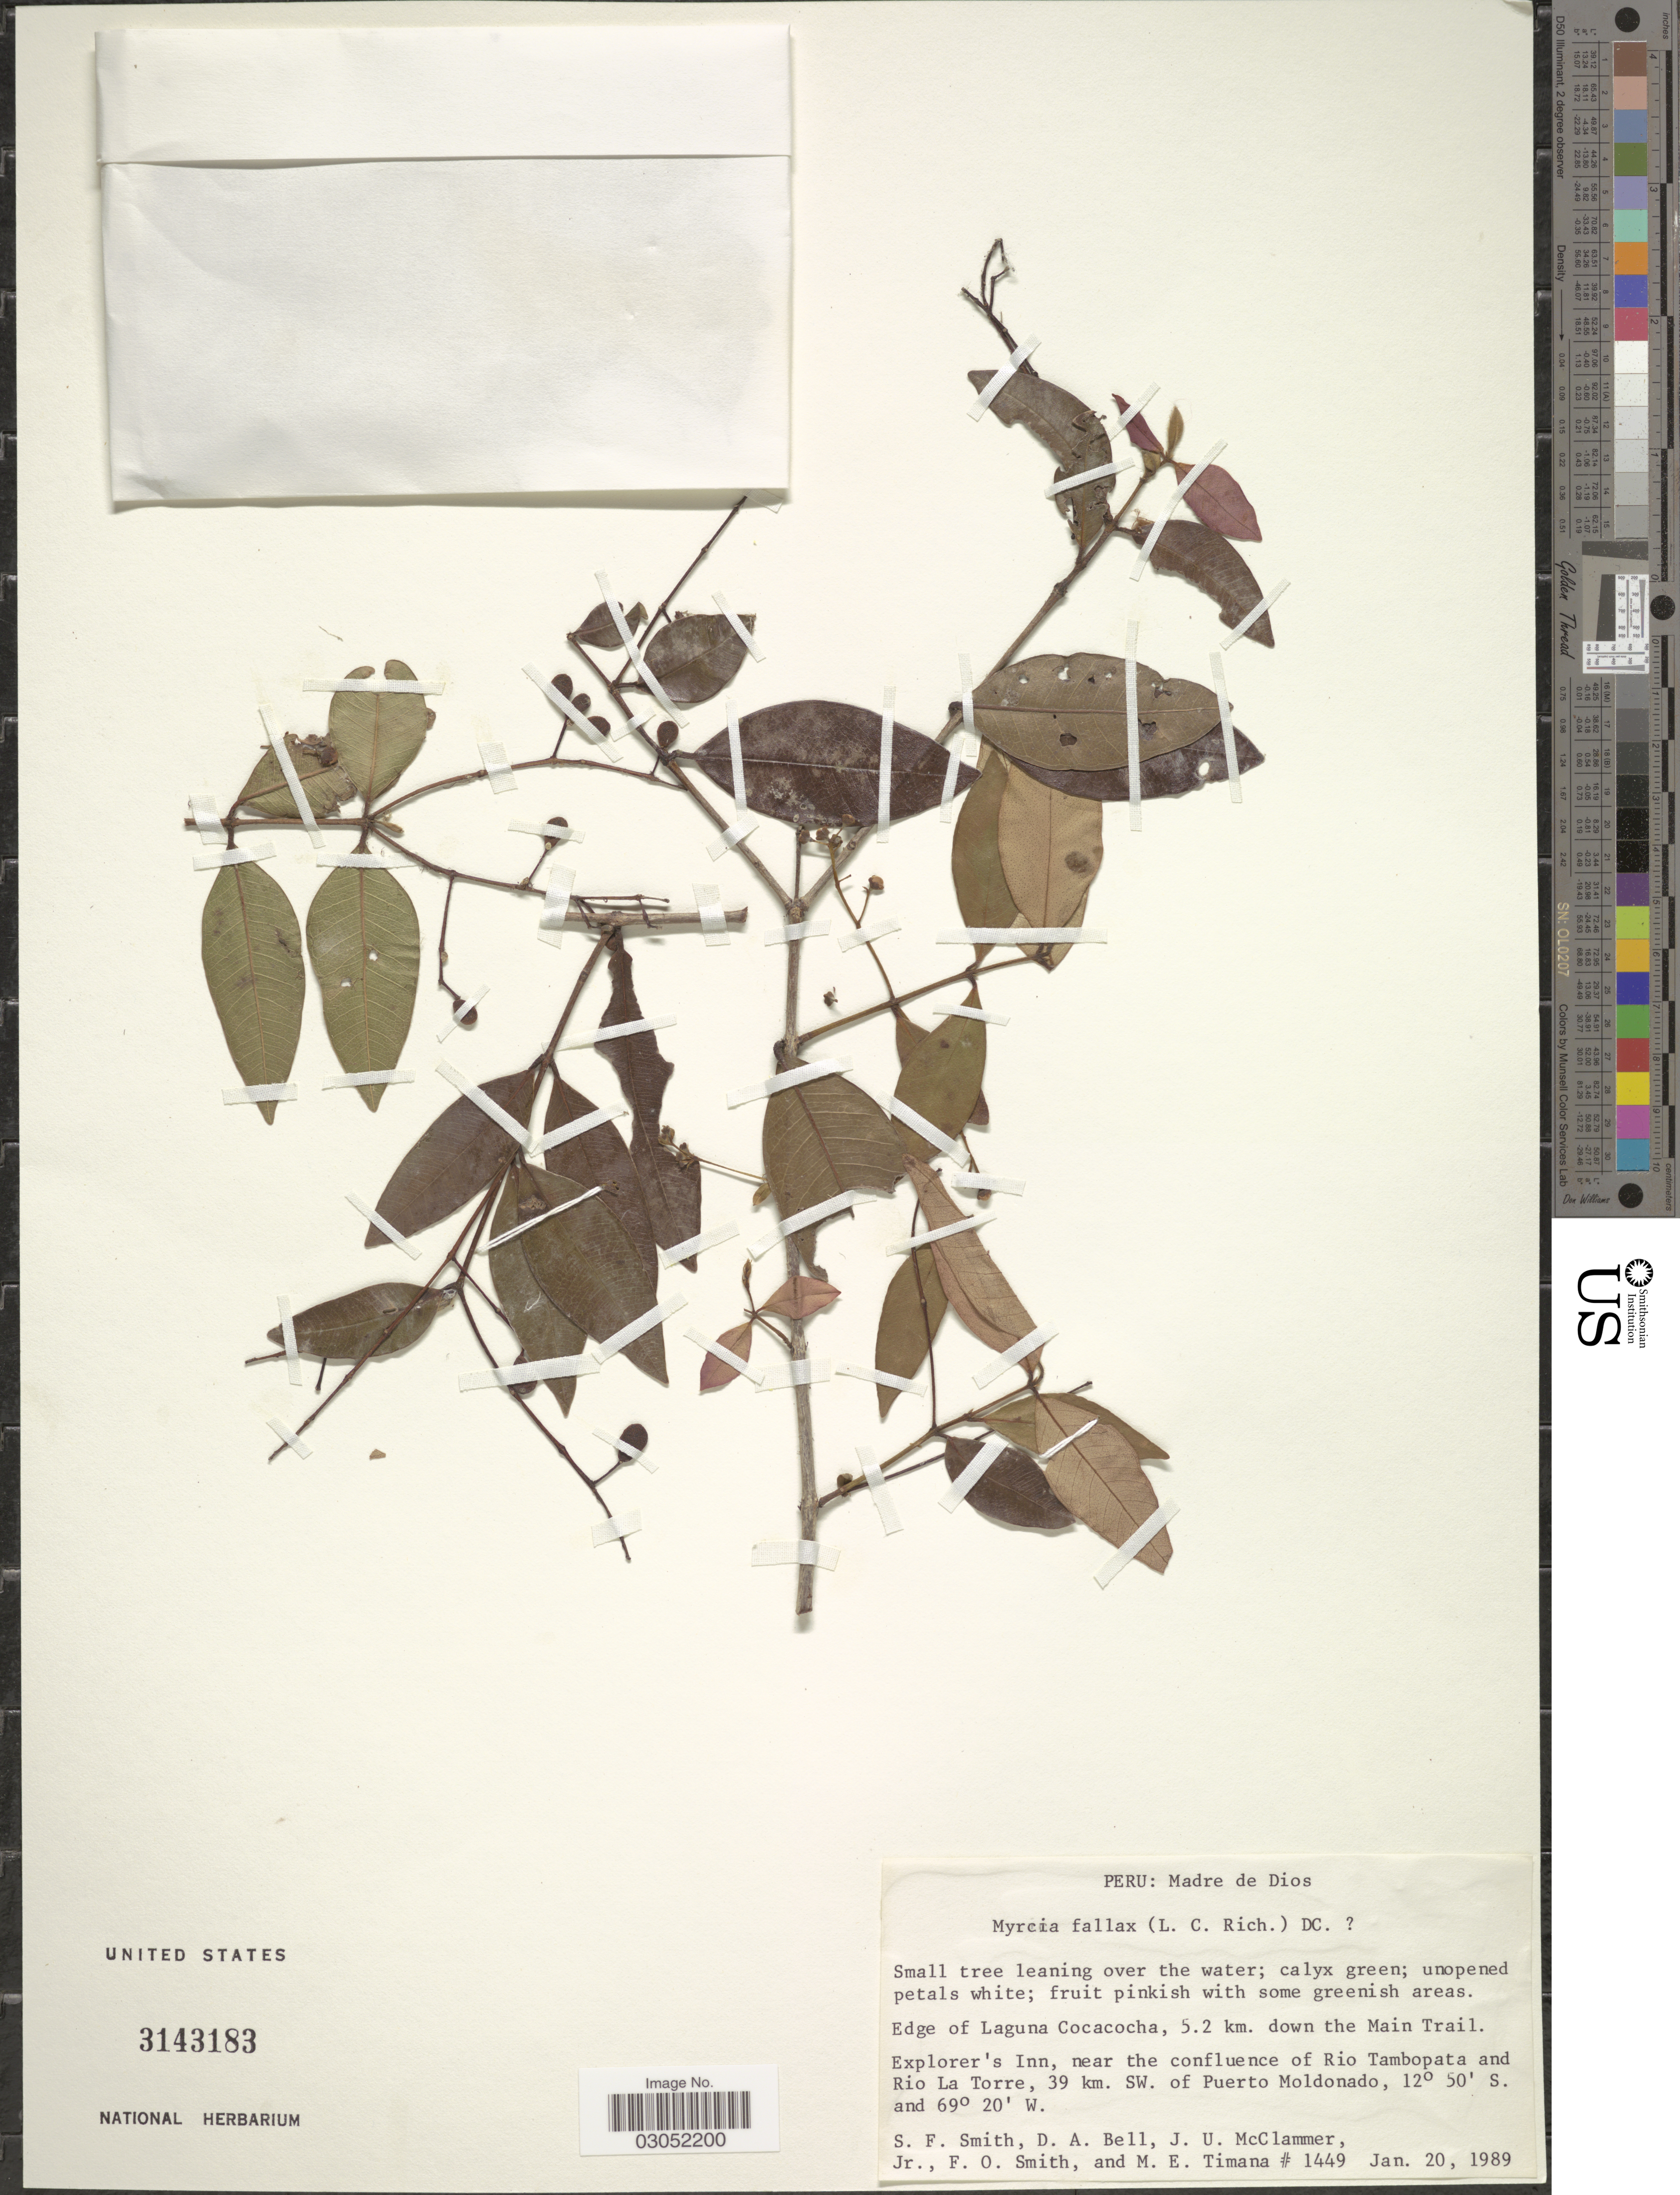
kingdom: Plantae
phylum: Tracheophyta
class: Magnoliopsida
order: Myrtales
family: Myrtaceae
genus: Myrcia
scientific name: Myrcia fallax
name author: (Rich.) DC.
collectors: S.F. Smith, D. A. Bell, J. McClammer Jr. & F. Smith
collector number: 1449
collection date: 1989-01-20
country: Peru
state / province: Madre de Dios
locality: Edge of Laguna Cocacocha, 5.2 km. down the Main Trail. Explorer's Inn, near the confluence of Rio Tambopata and Rio La Torre, 39 km. SW. of Puerto Moldonado.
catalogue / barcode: US 3143183